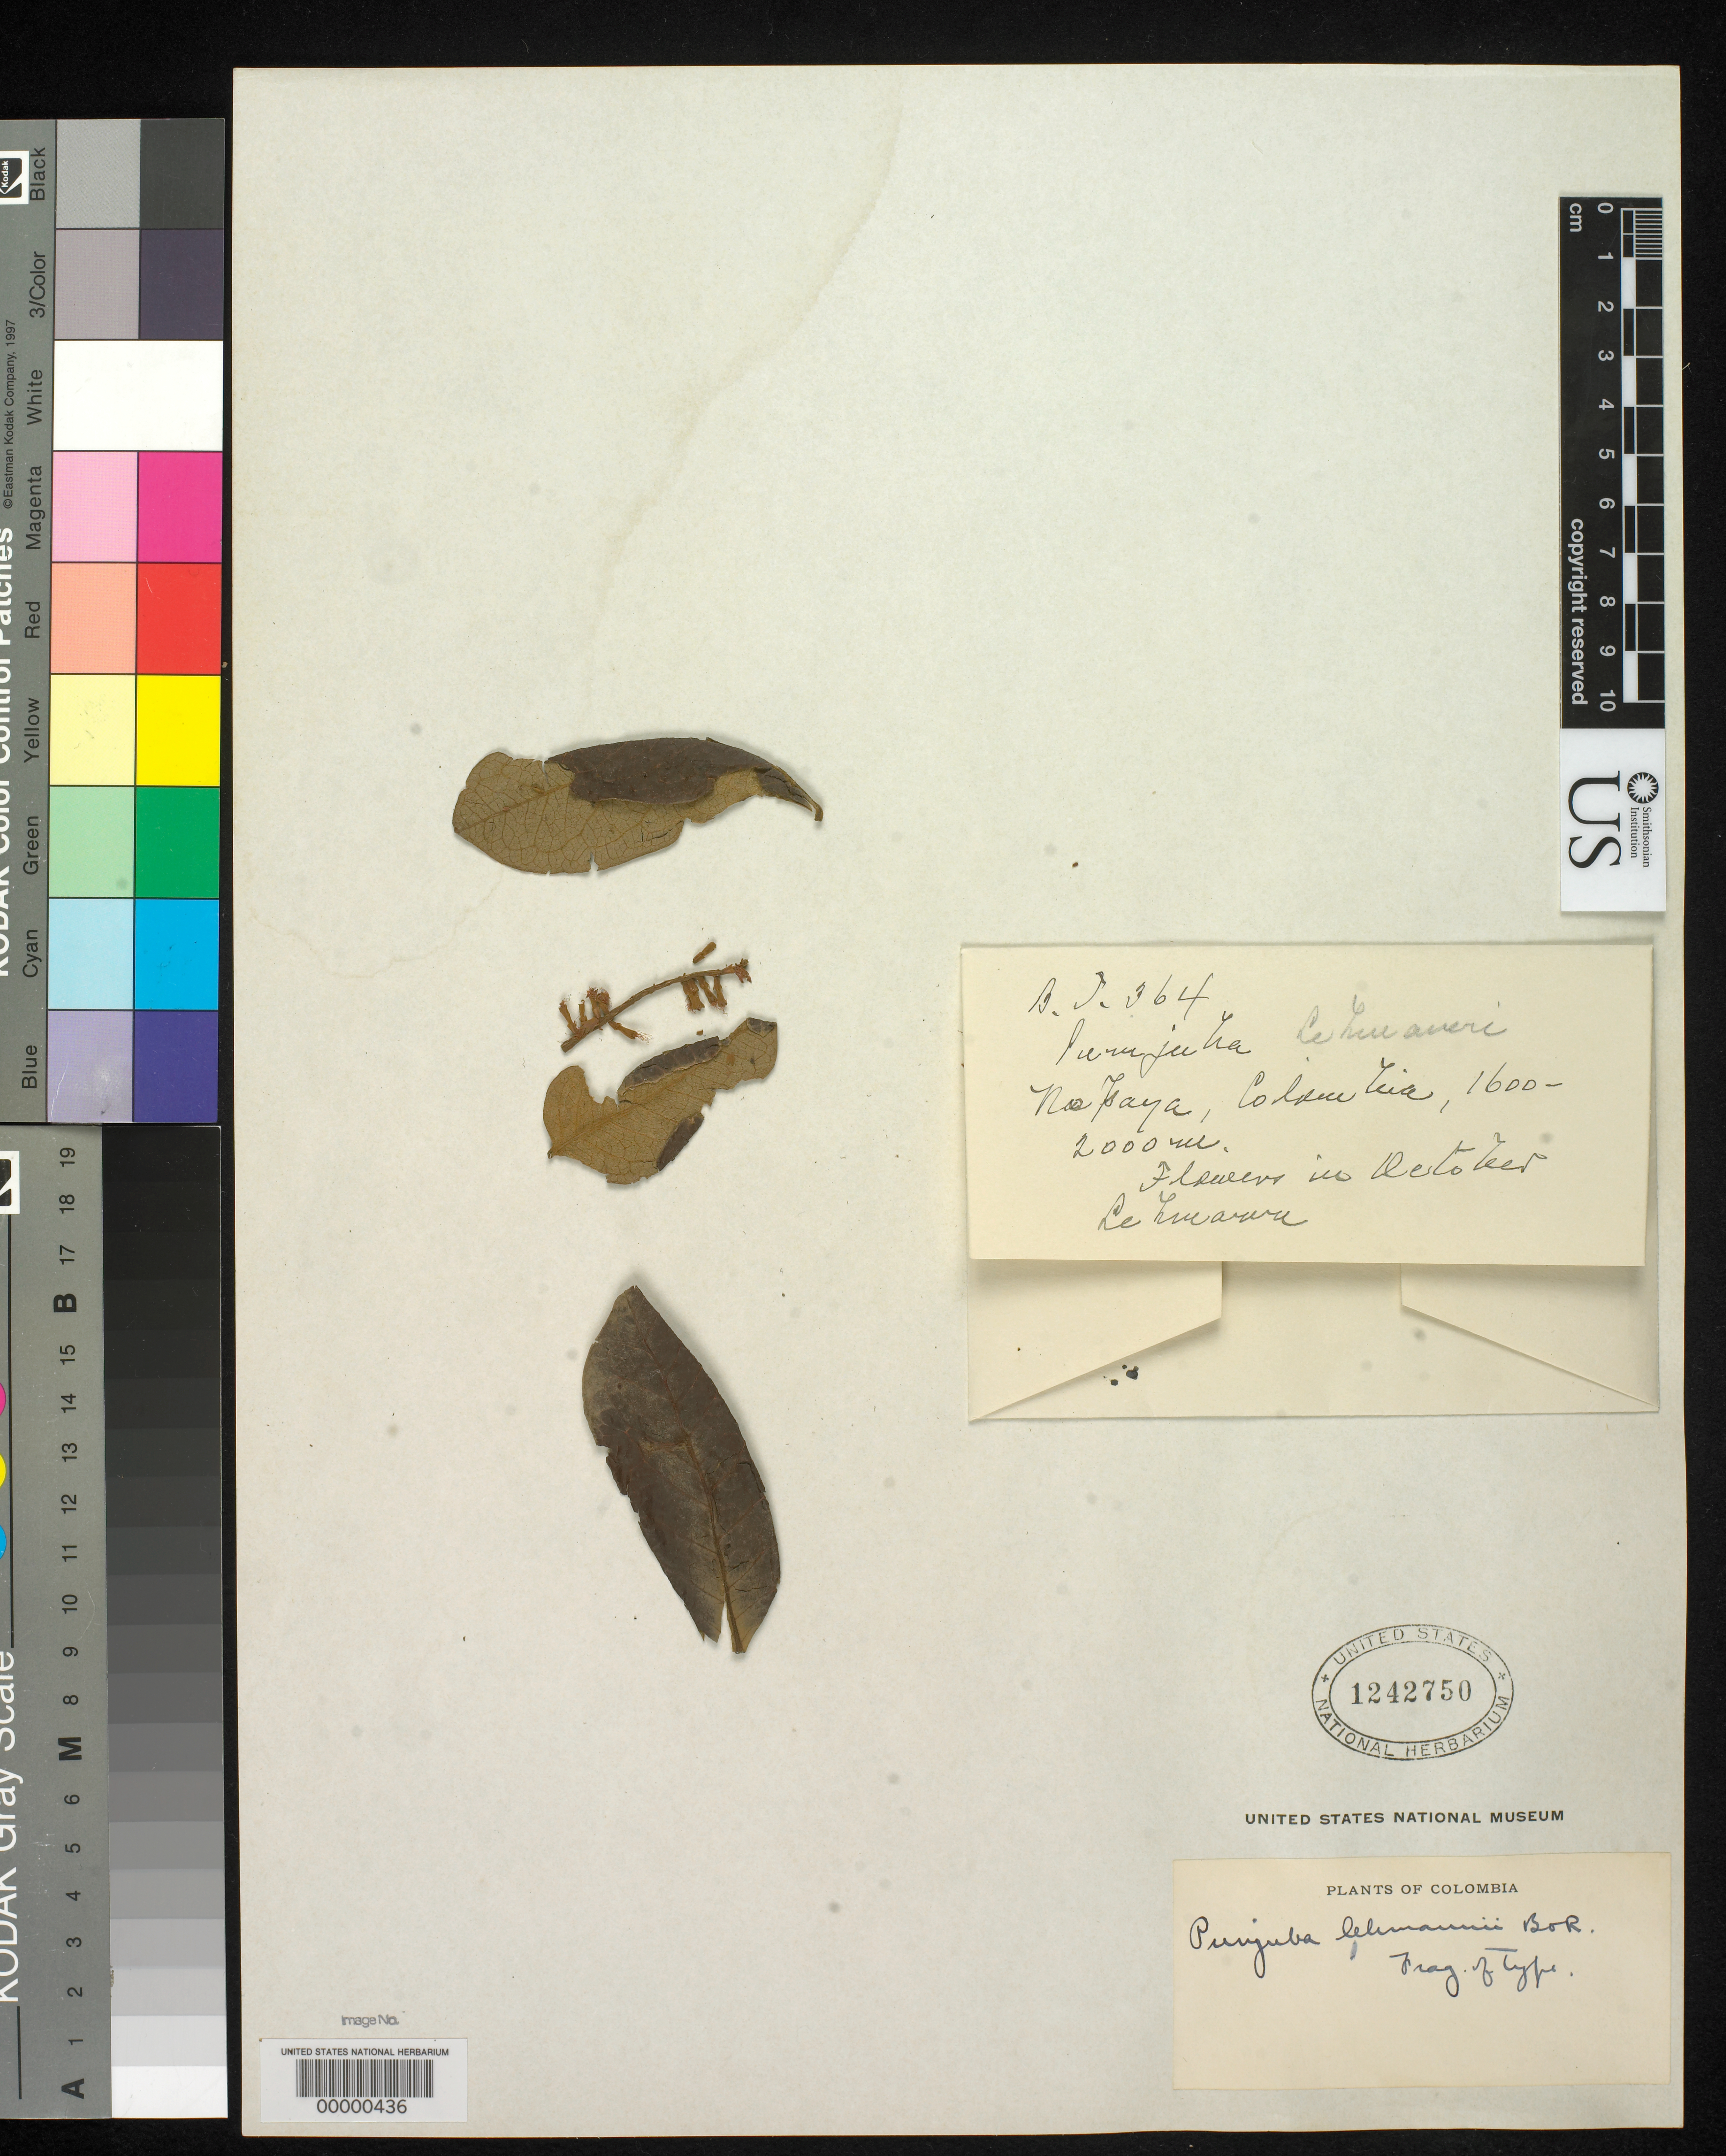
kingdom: Plantae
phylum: Tracheophyta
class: Magnoliopsida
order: Fabales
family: Fabaceae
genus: Punjuba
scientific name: Punjuba lehmannii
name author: Britton & Rose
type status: Type Collection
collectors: F. C. Lehmann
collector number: B.T. 364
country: Colombia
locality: Nopaya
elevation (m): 1600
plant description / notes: Fragmentary material of type specimen ex herb. unknown [but probably NY]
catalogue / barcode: US 1242750